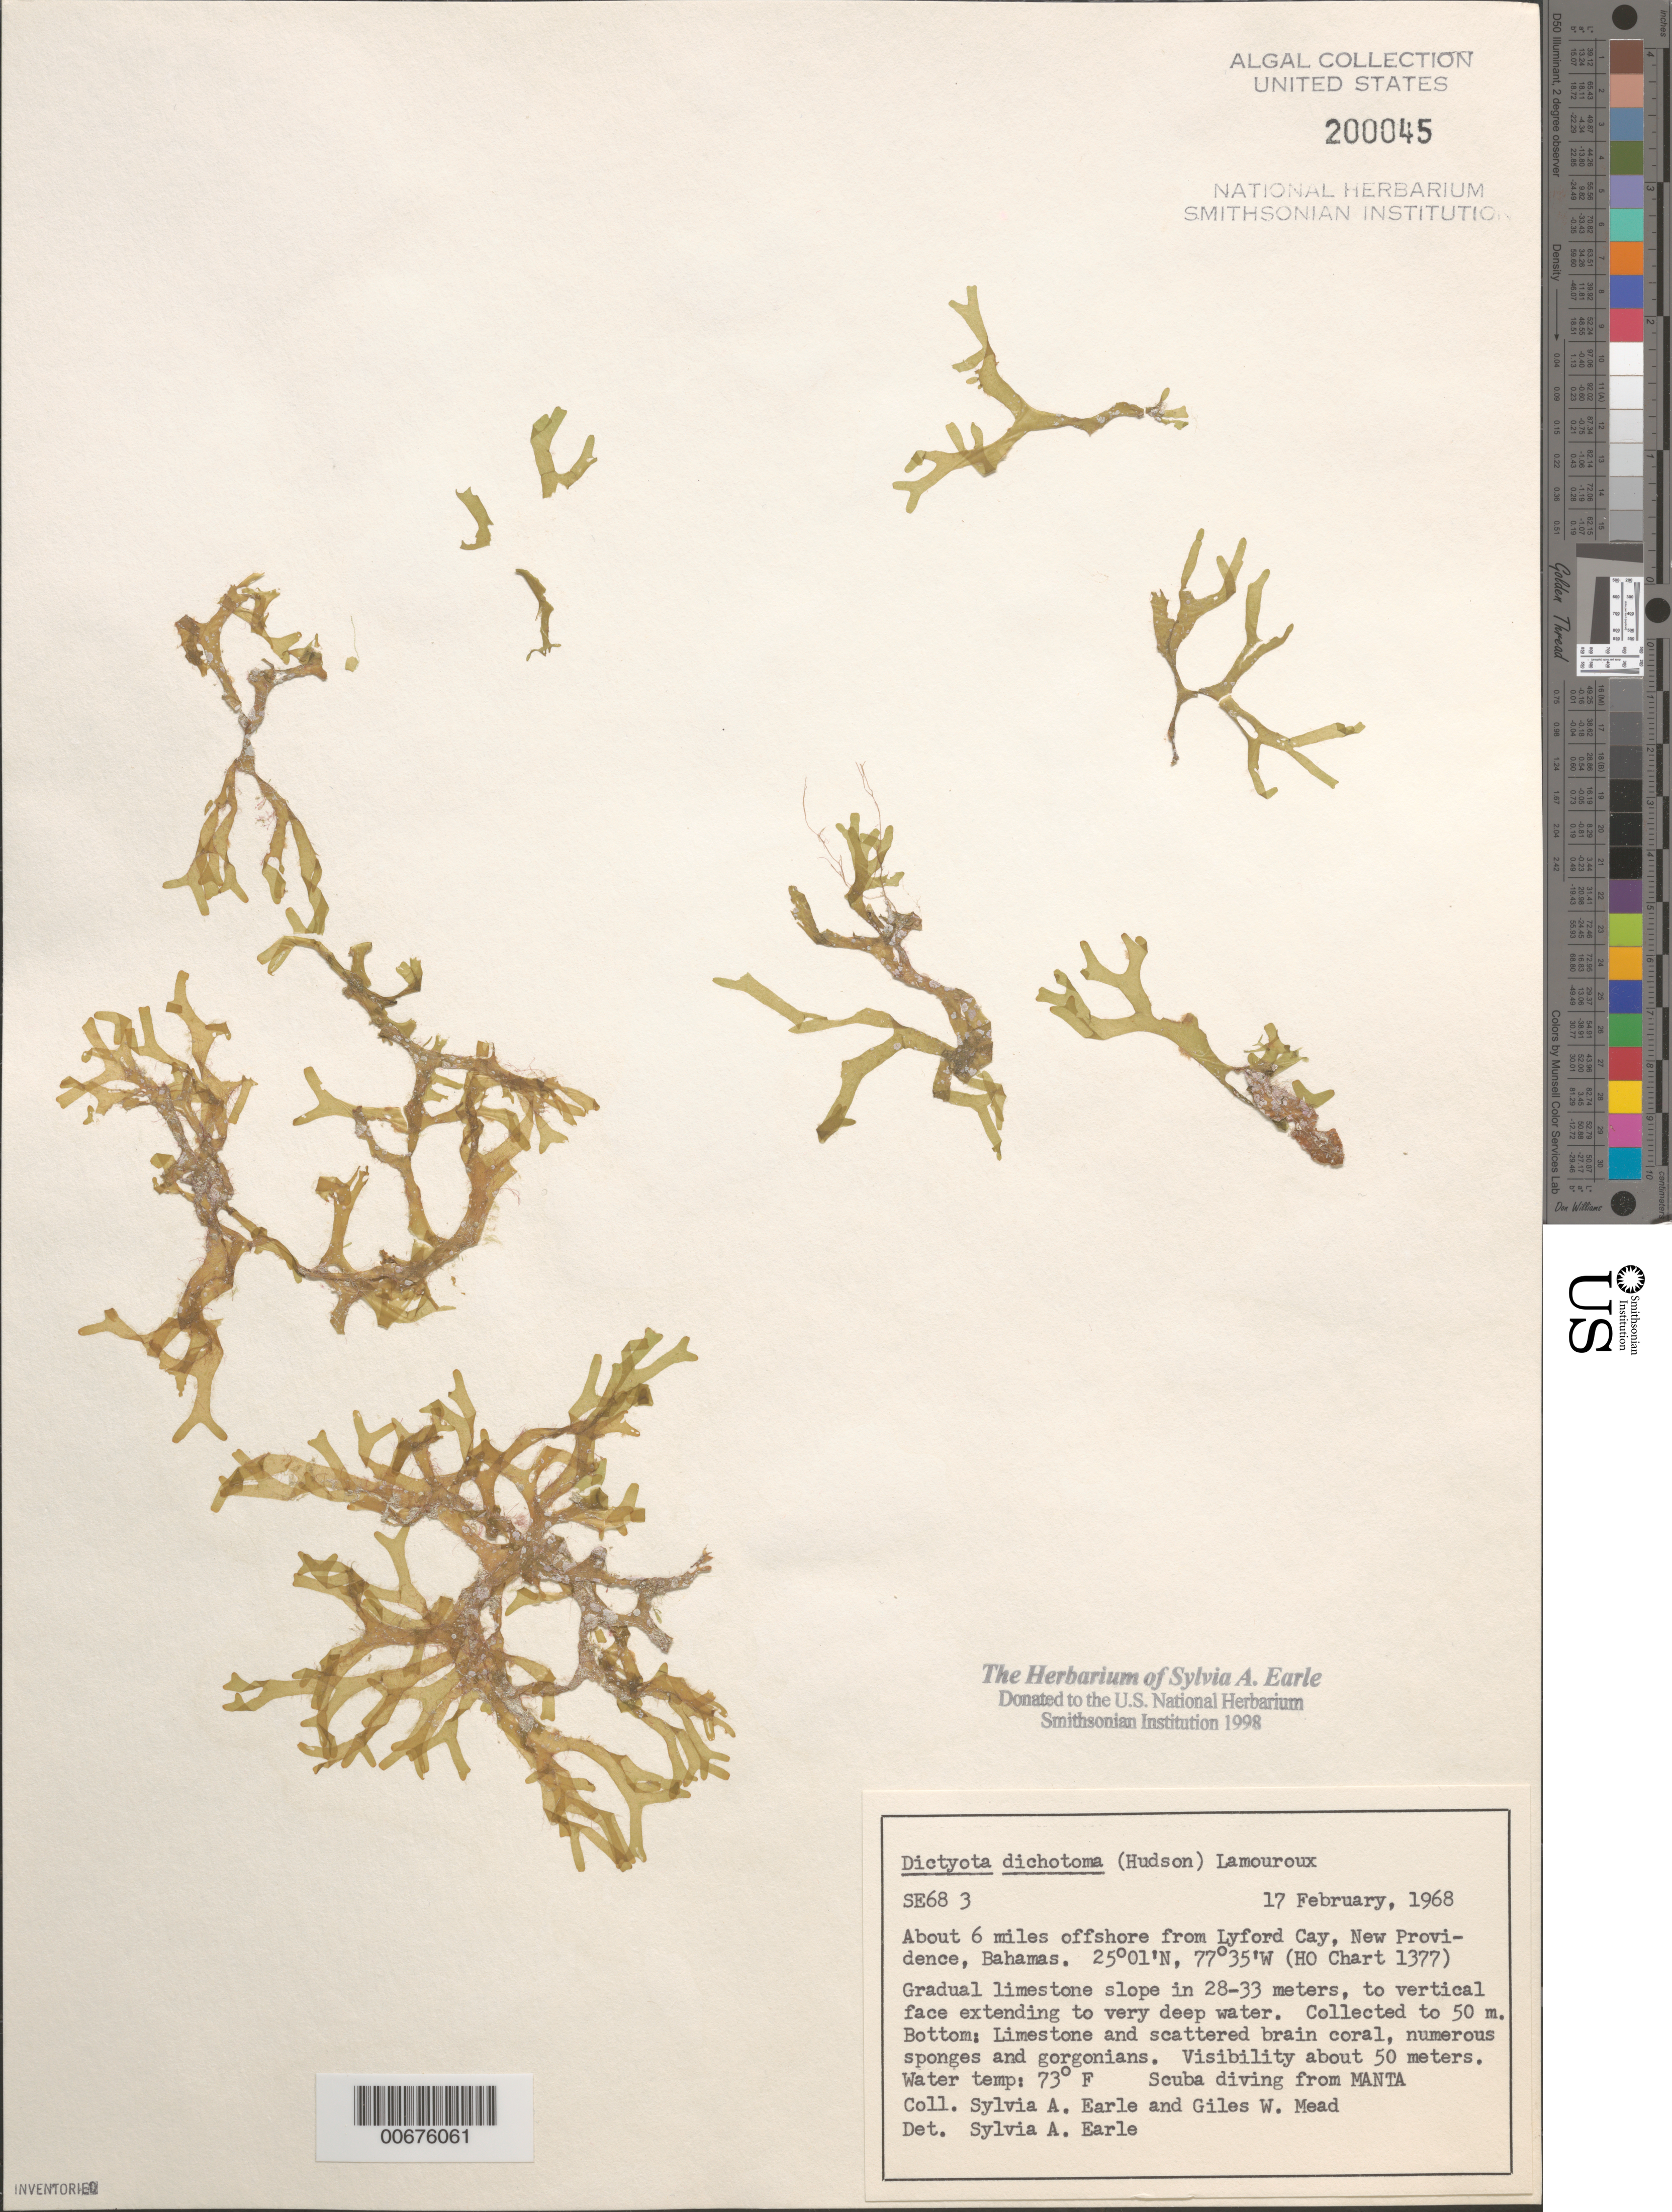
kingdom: Chromista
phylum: Ochrophyta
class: Phaeophyceae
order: Dictyotales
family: Dictyotaceae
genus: Dictyota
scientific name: Dictyota dichotoma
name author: (Huds.) J.V.Lamouroux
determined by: Earle, S. A.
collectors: S. A. Earle & G. W. Mead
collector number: Se 683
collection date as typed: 17 Feb 1968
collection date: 1968-02-17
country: Bahamas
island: New Providence Island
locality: Ca. 6 miles off Lyford Cay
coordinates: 25 01' N, 77 35' W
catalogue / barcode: US 200045